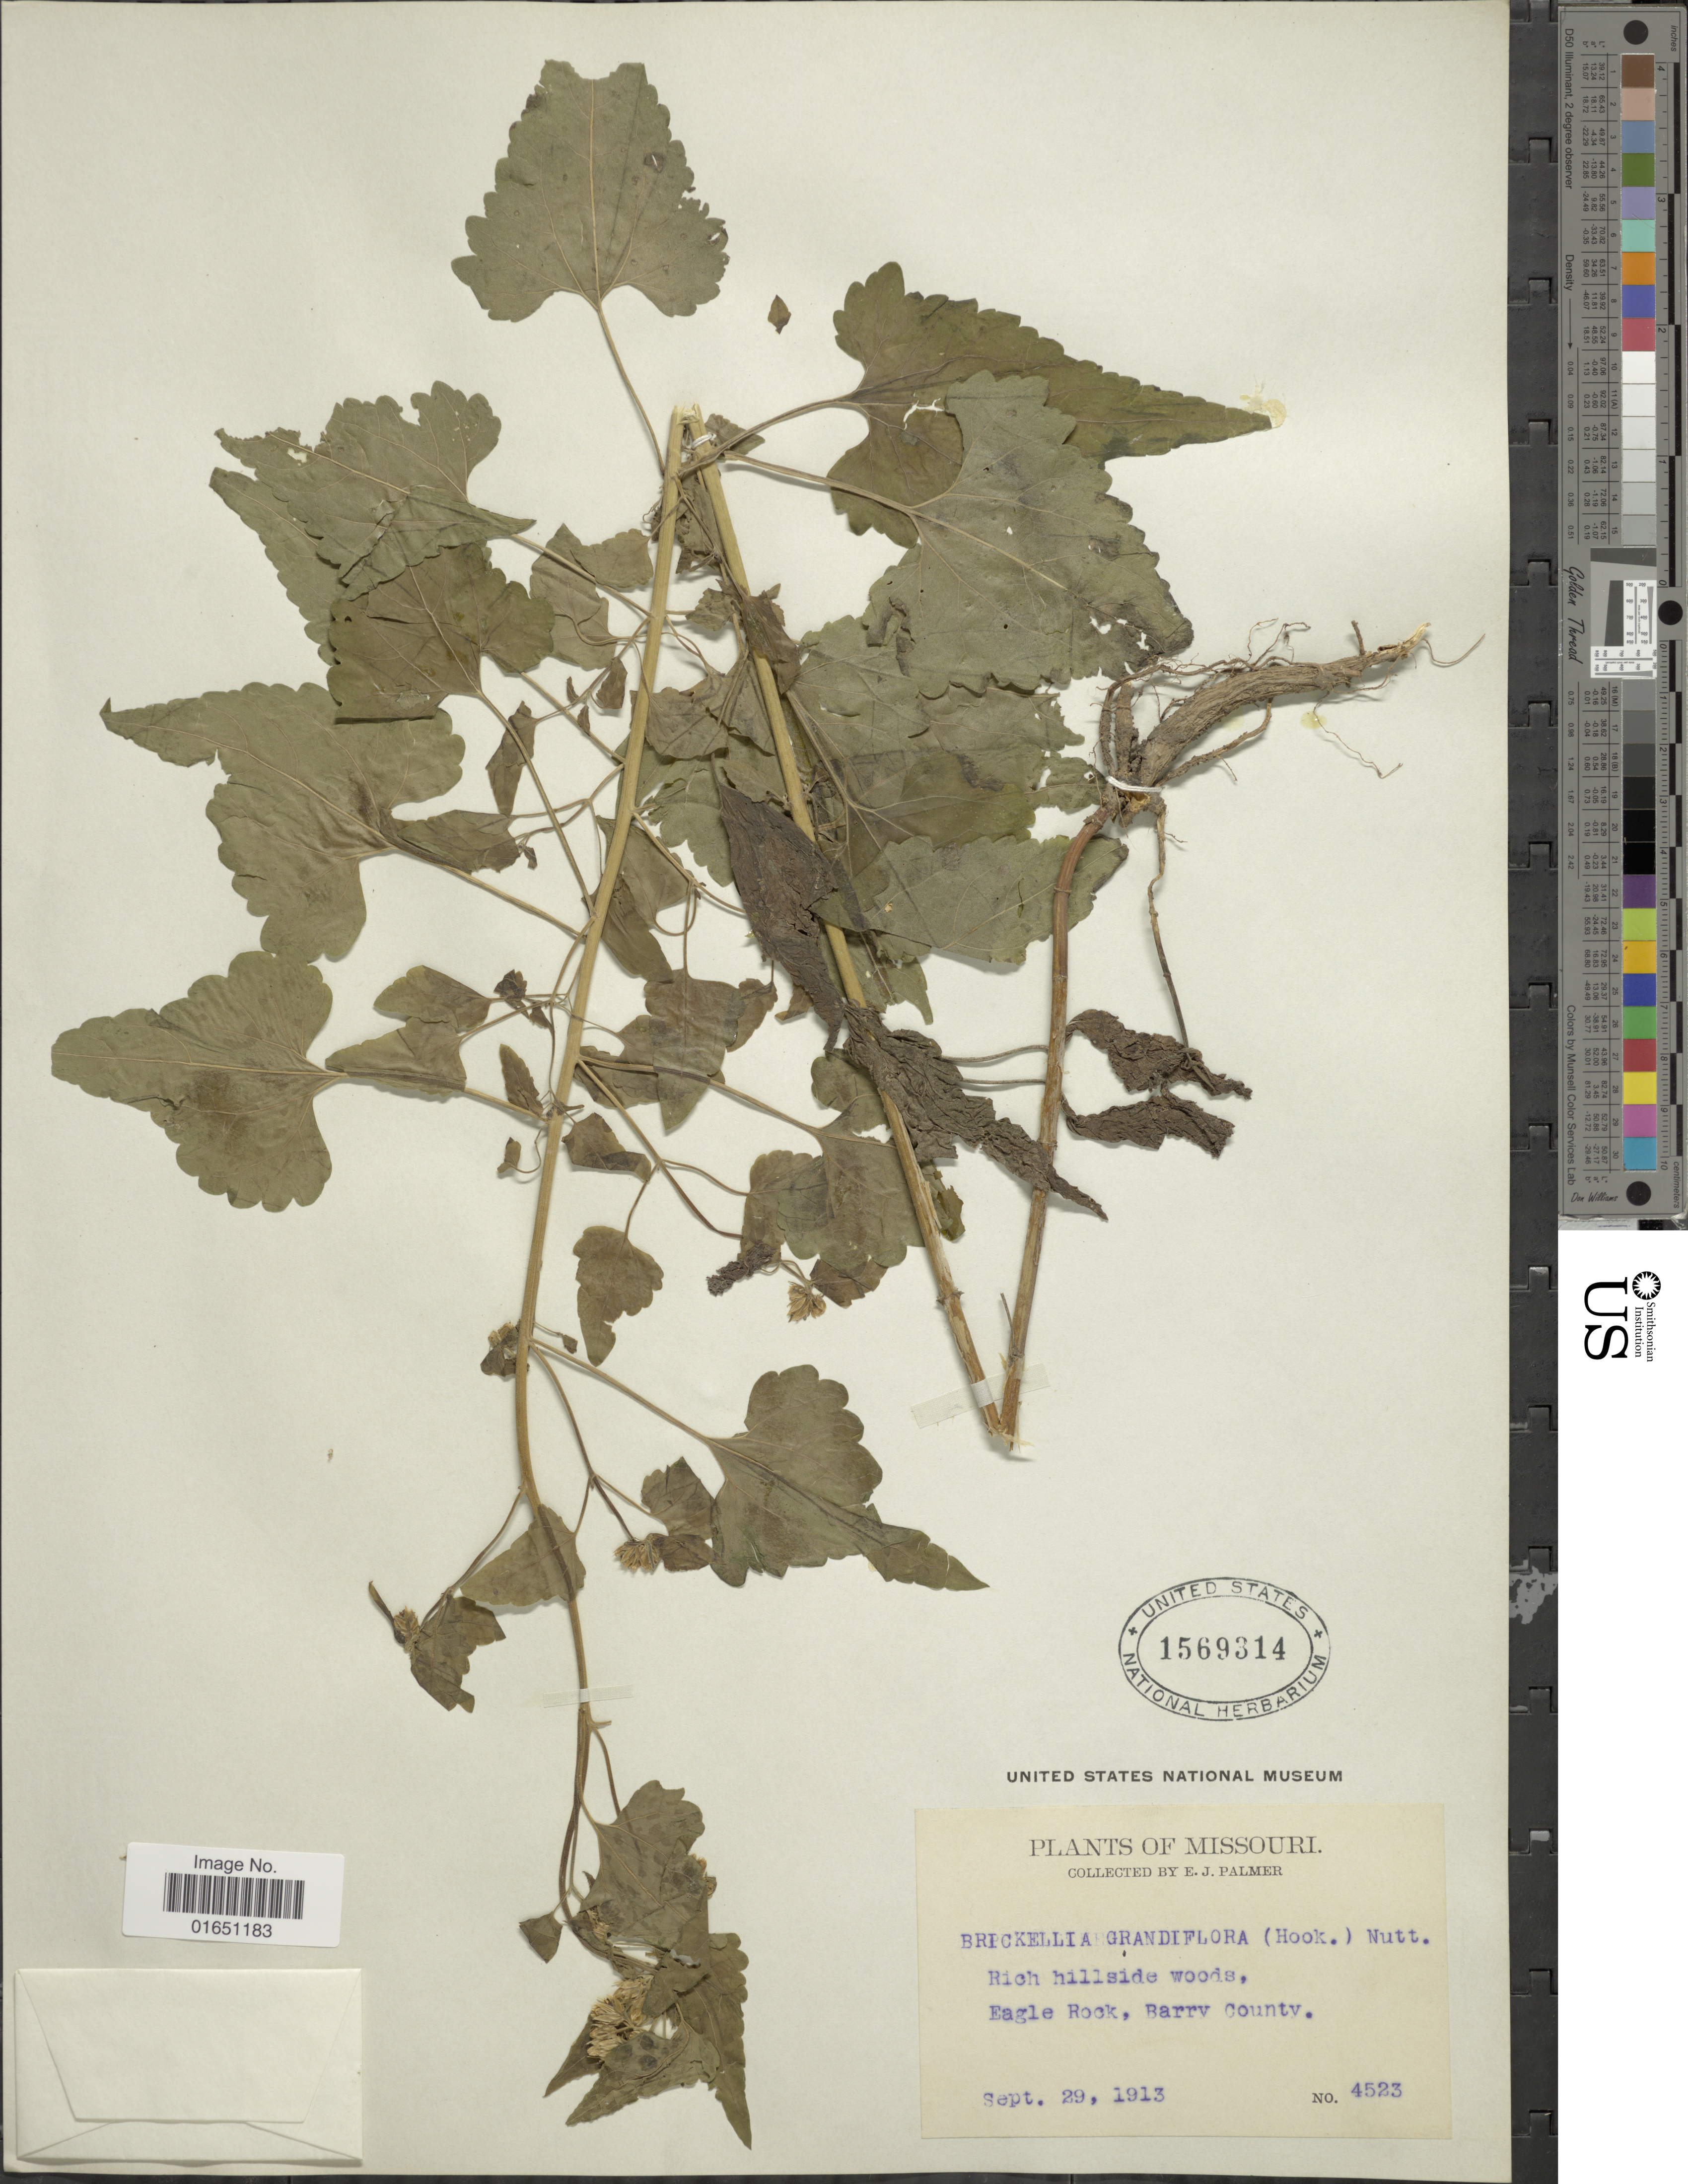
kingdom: Plantae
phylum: Tracheophyta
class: Magnoliopsida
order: Asterales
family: Asteraceae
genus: Brickellia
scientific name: Brickellia grandiflora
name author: (Hook.) Nutt.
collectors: E. J. Palmer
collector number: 4523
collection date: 1913-09-29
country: United States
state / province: Missouri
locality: Rich hillside woods, Eagle Rock, Barry County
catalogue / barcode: US 1569314